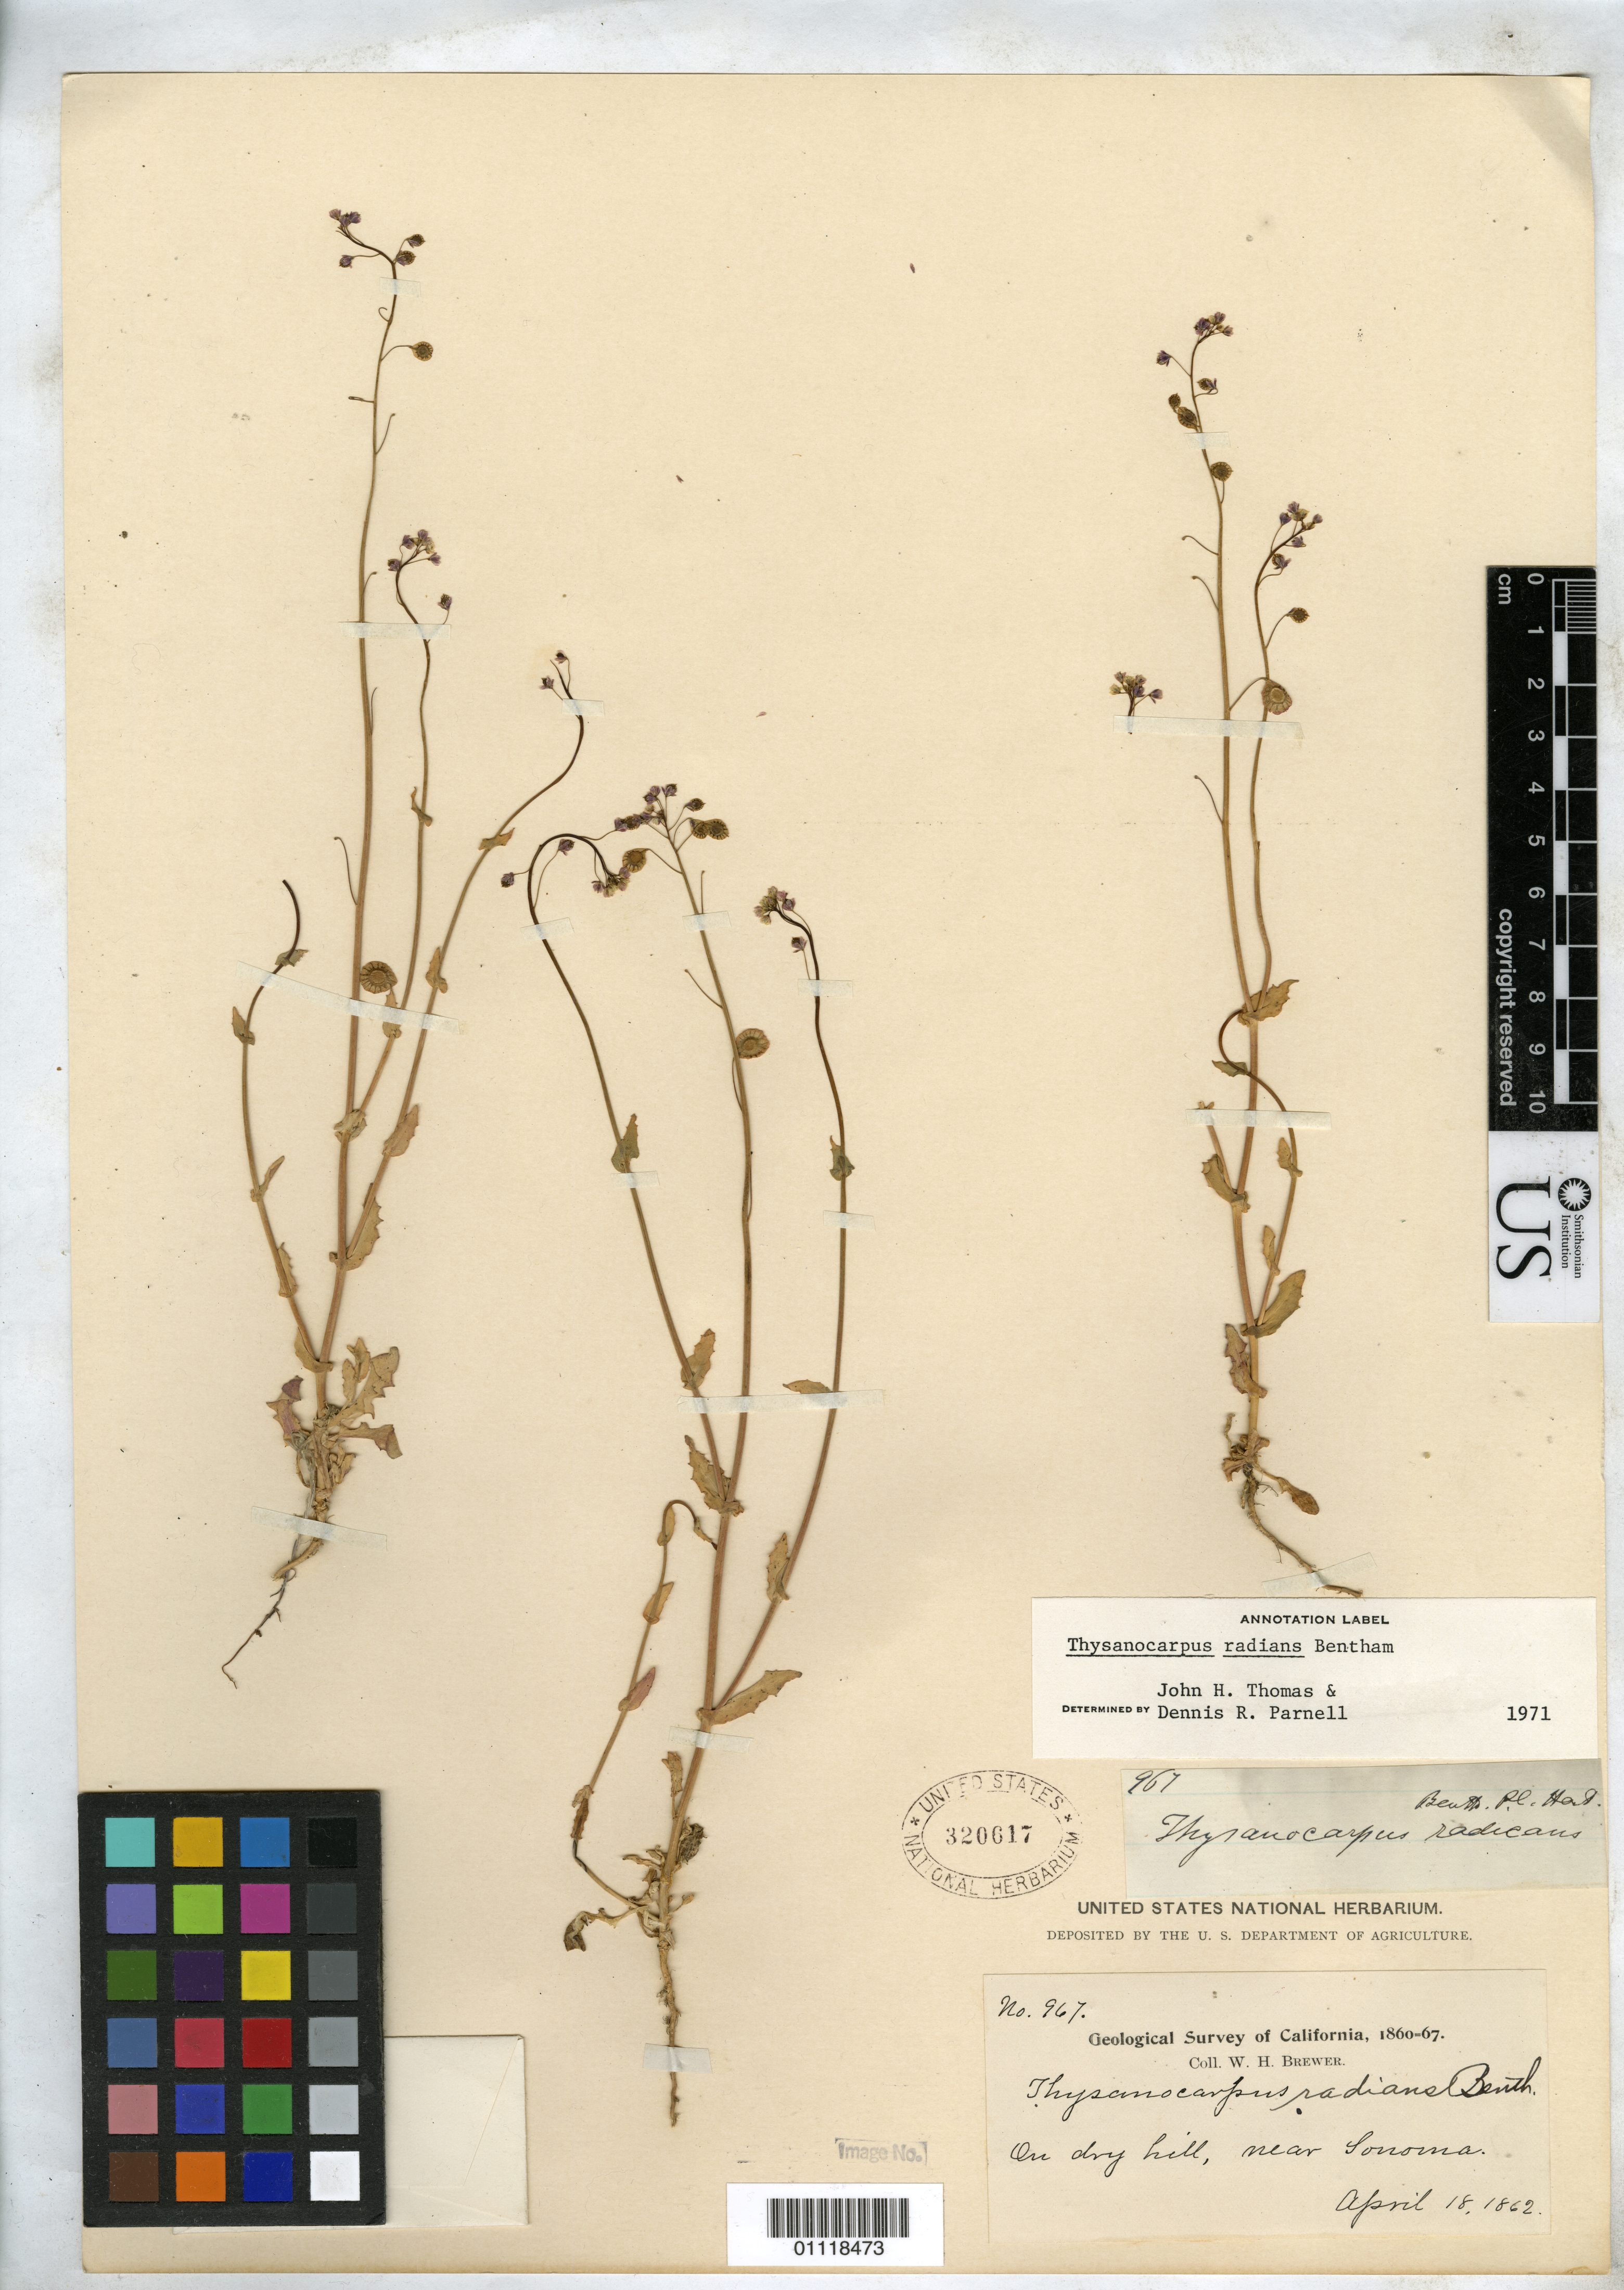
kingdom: Plantae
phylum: Tracheophyta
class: Magnoliopsida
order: Brassicales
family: Brassicaceae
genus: Thysanocarpus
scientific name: Thysanocarpus radians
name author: Benth.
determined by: Thomas, J. H.; Parnell, D. R.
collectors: W. H. Brewer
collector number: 967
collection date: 1862-04-18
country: United States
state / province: California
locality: Near Sonoma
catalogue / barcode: US 320617